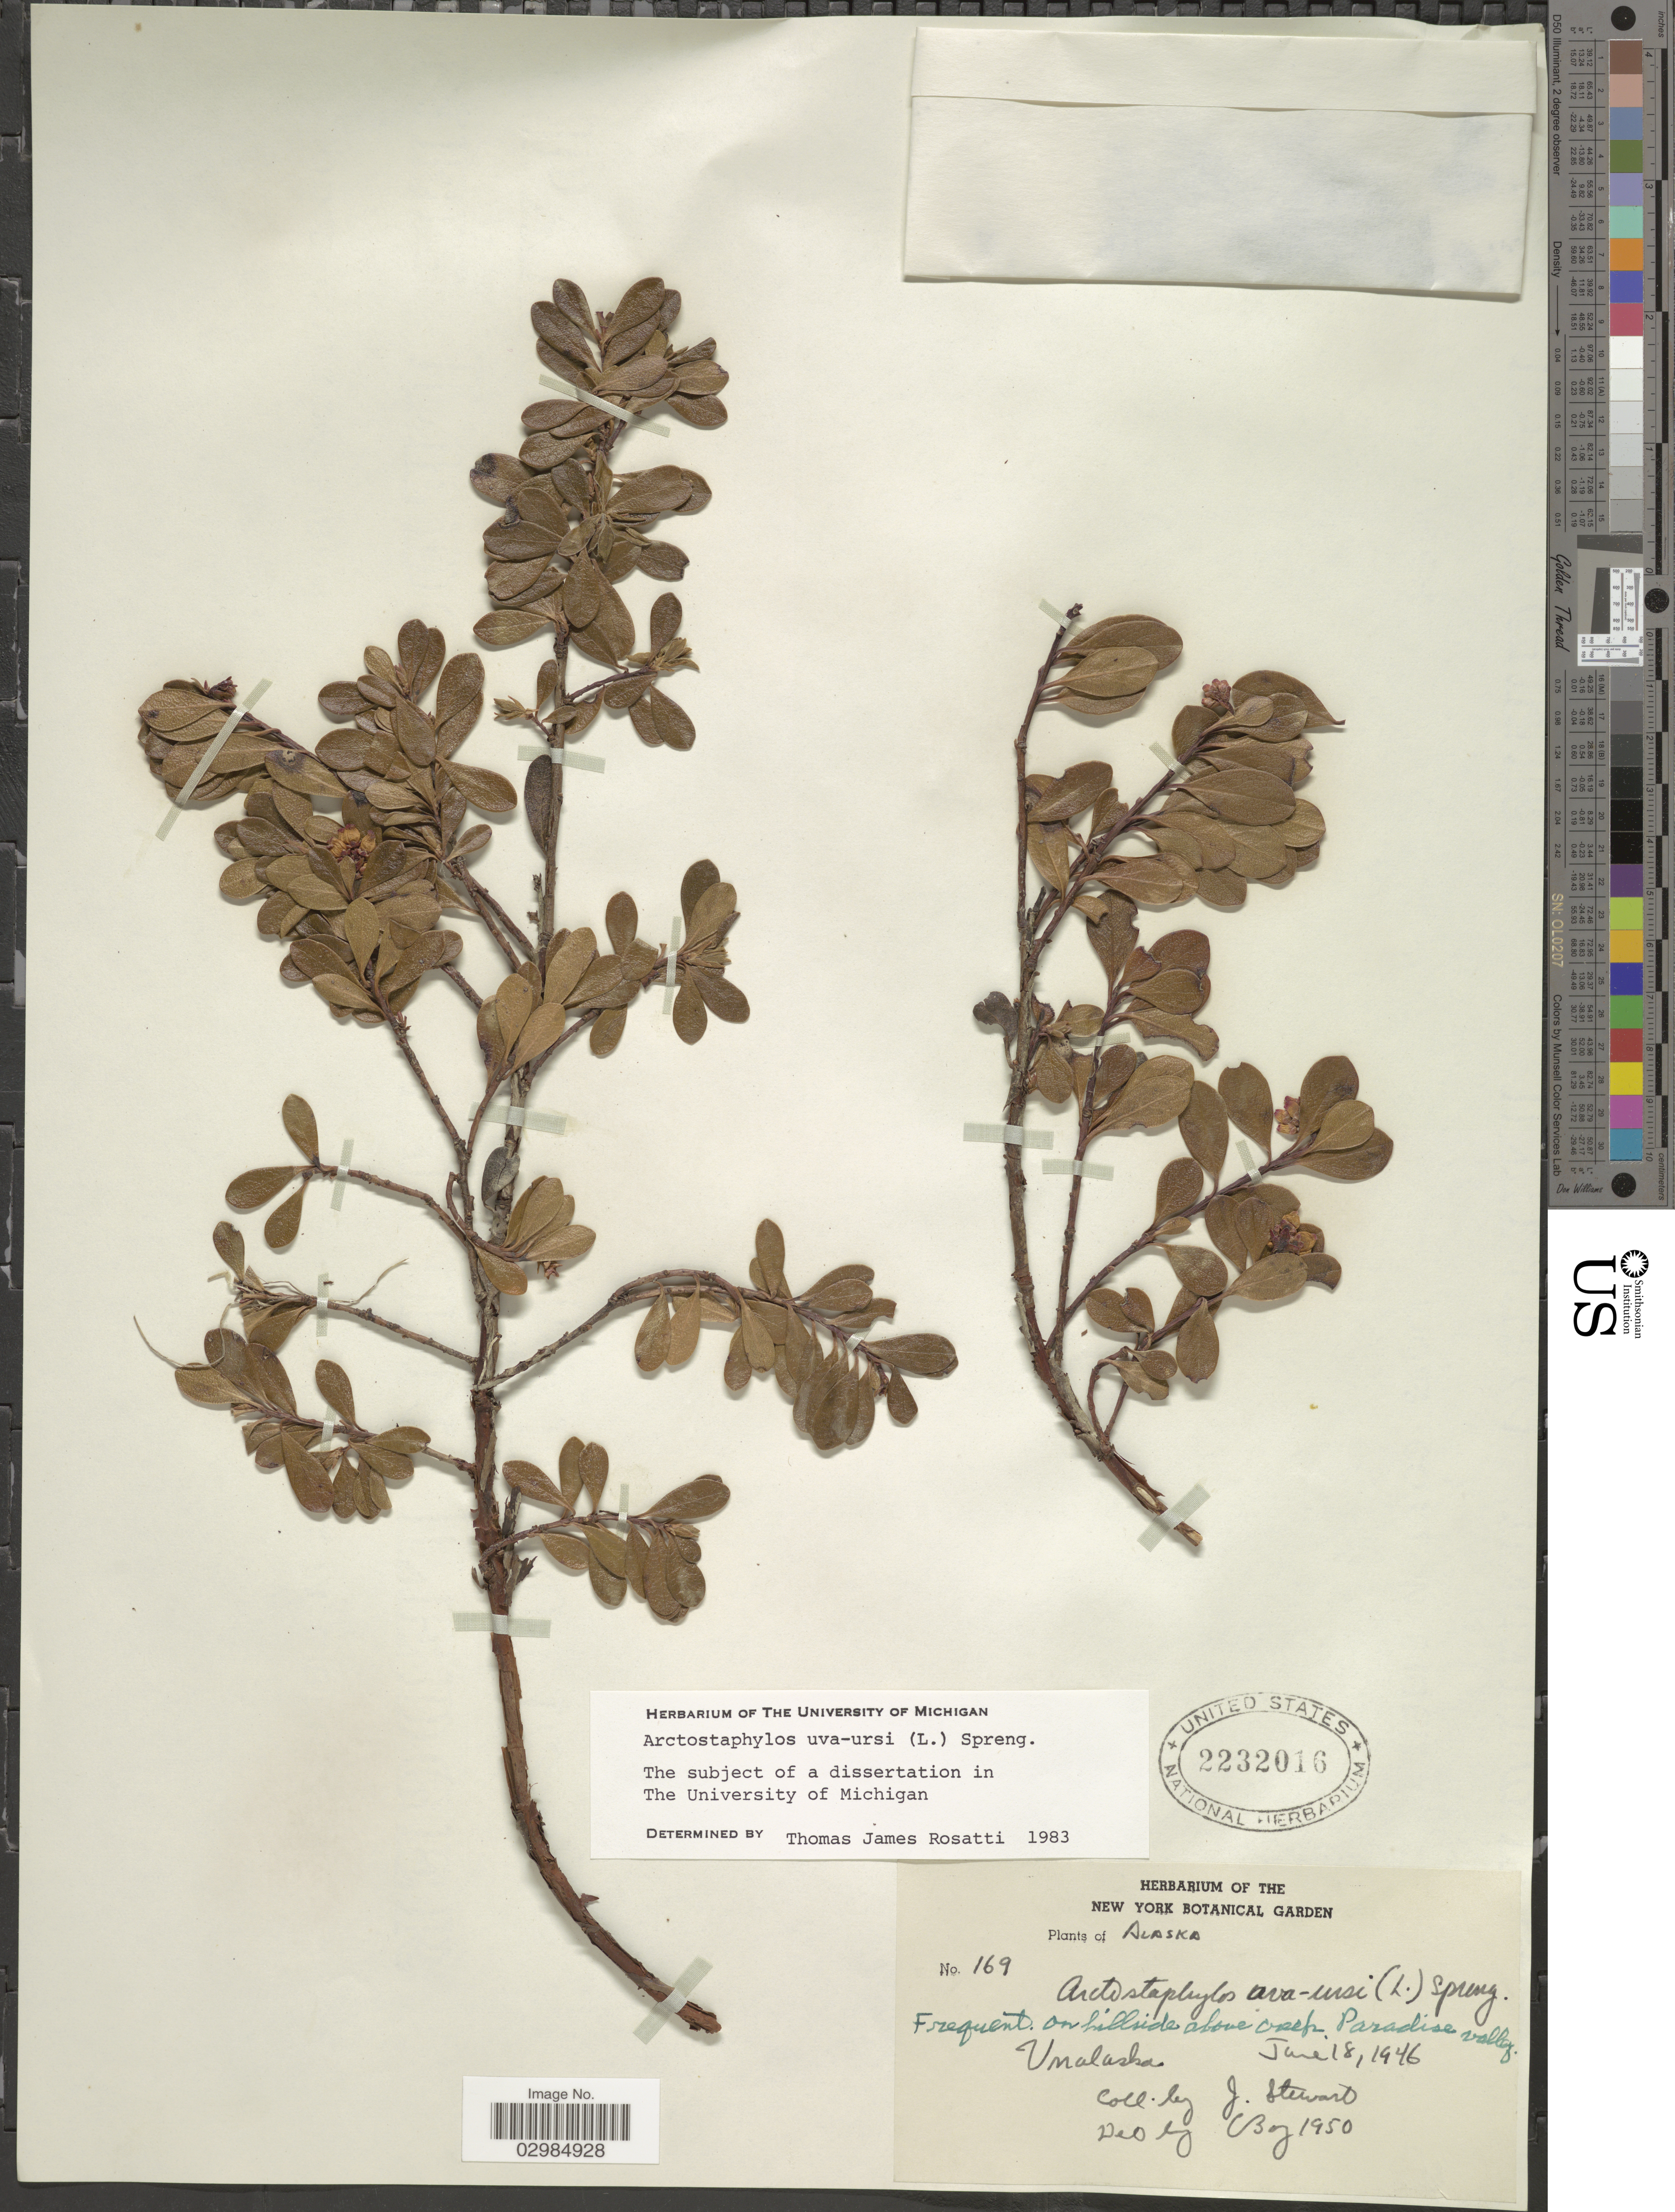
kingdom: Plantae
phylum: Tracheophyta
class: Magnoliopsida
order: Ericales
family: Ericaceae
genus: Arctostaphylos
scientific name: Arctostaphylos uva-ursi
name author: (L.) Spreng.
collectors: J. Stewart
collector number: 169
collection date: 1946-06-18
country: United States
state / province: Alaska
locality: Unalaska.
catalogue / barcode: US 2232016